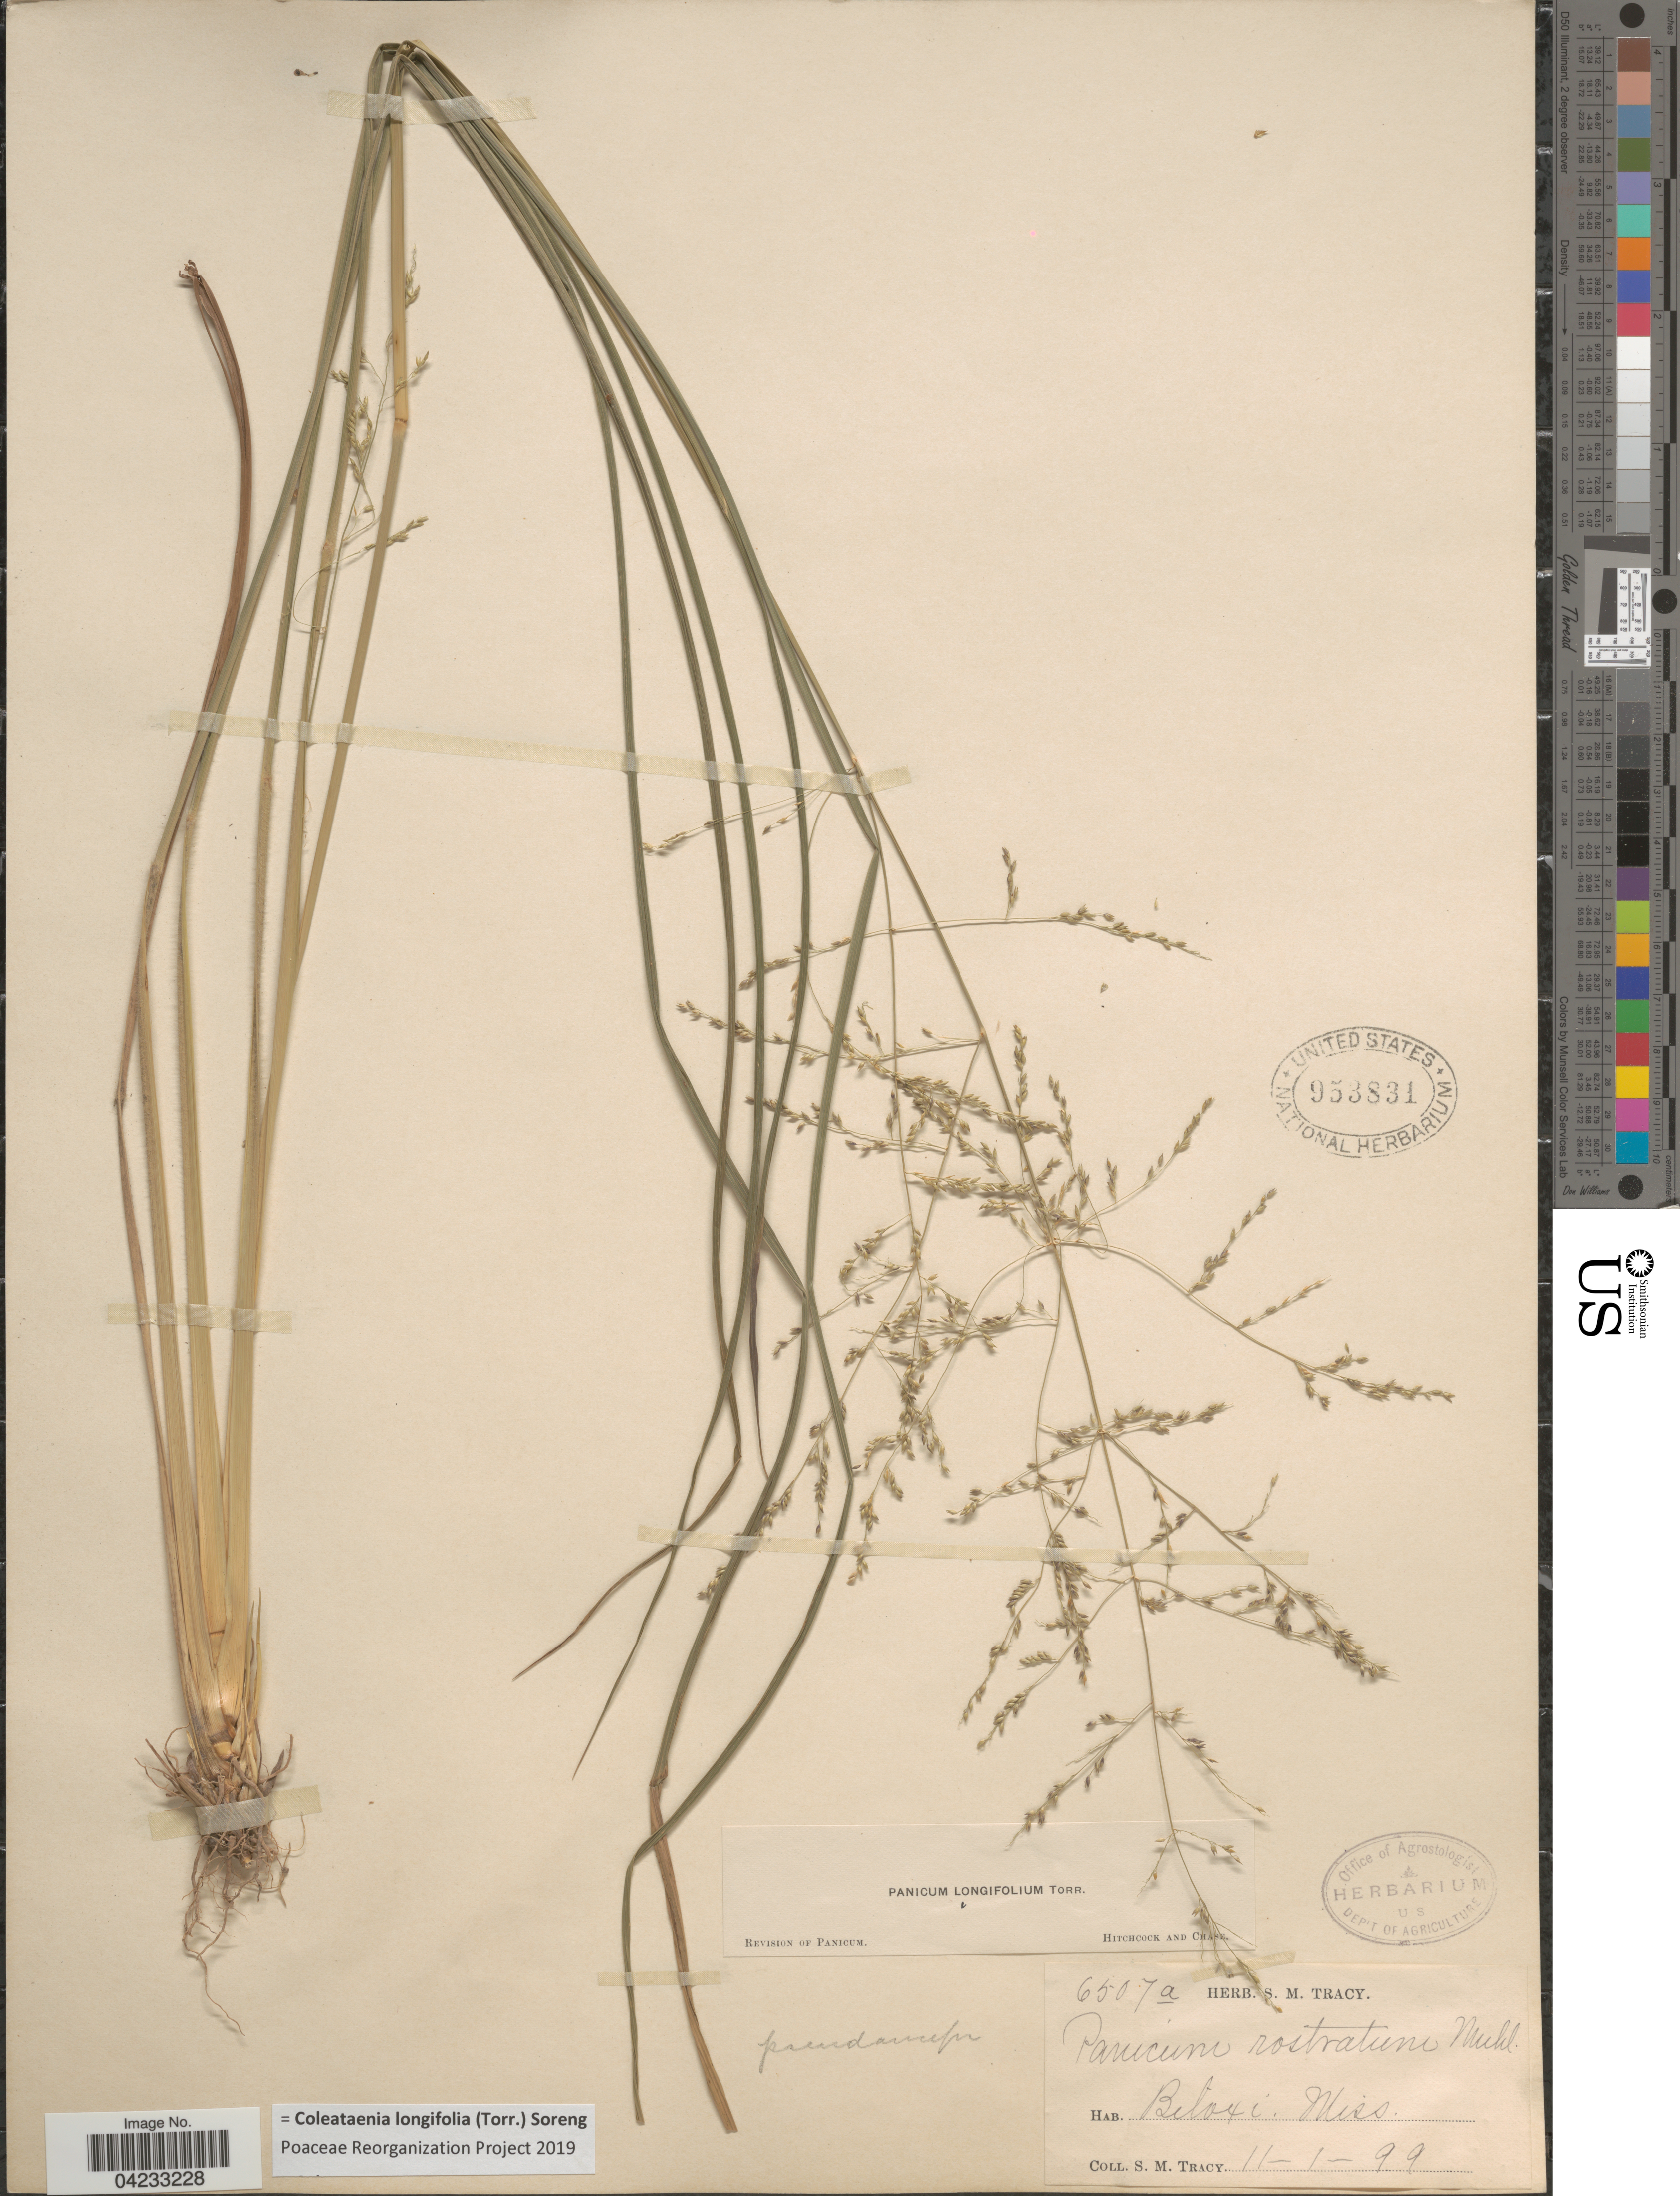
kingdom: Plantae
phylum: Tracheophyta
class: Liliopsida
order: Poales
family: Poaceae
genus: Coleataenia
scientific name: Coleataenia longifolia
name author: (Torr.) Soreng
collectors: S. M. Tracy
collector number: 6507a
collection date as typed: Transcribed d/m/y: 1/11/99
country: United States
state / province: Mississippi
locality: Biloxi.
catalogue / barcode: US 953831